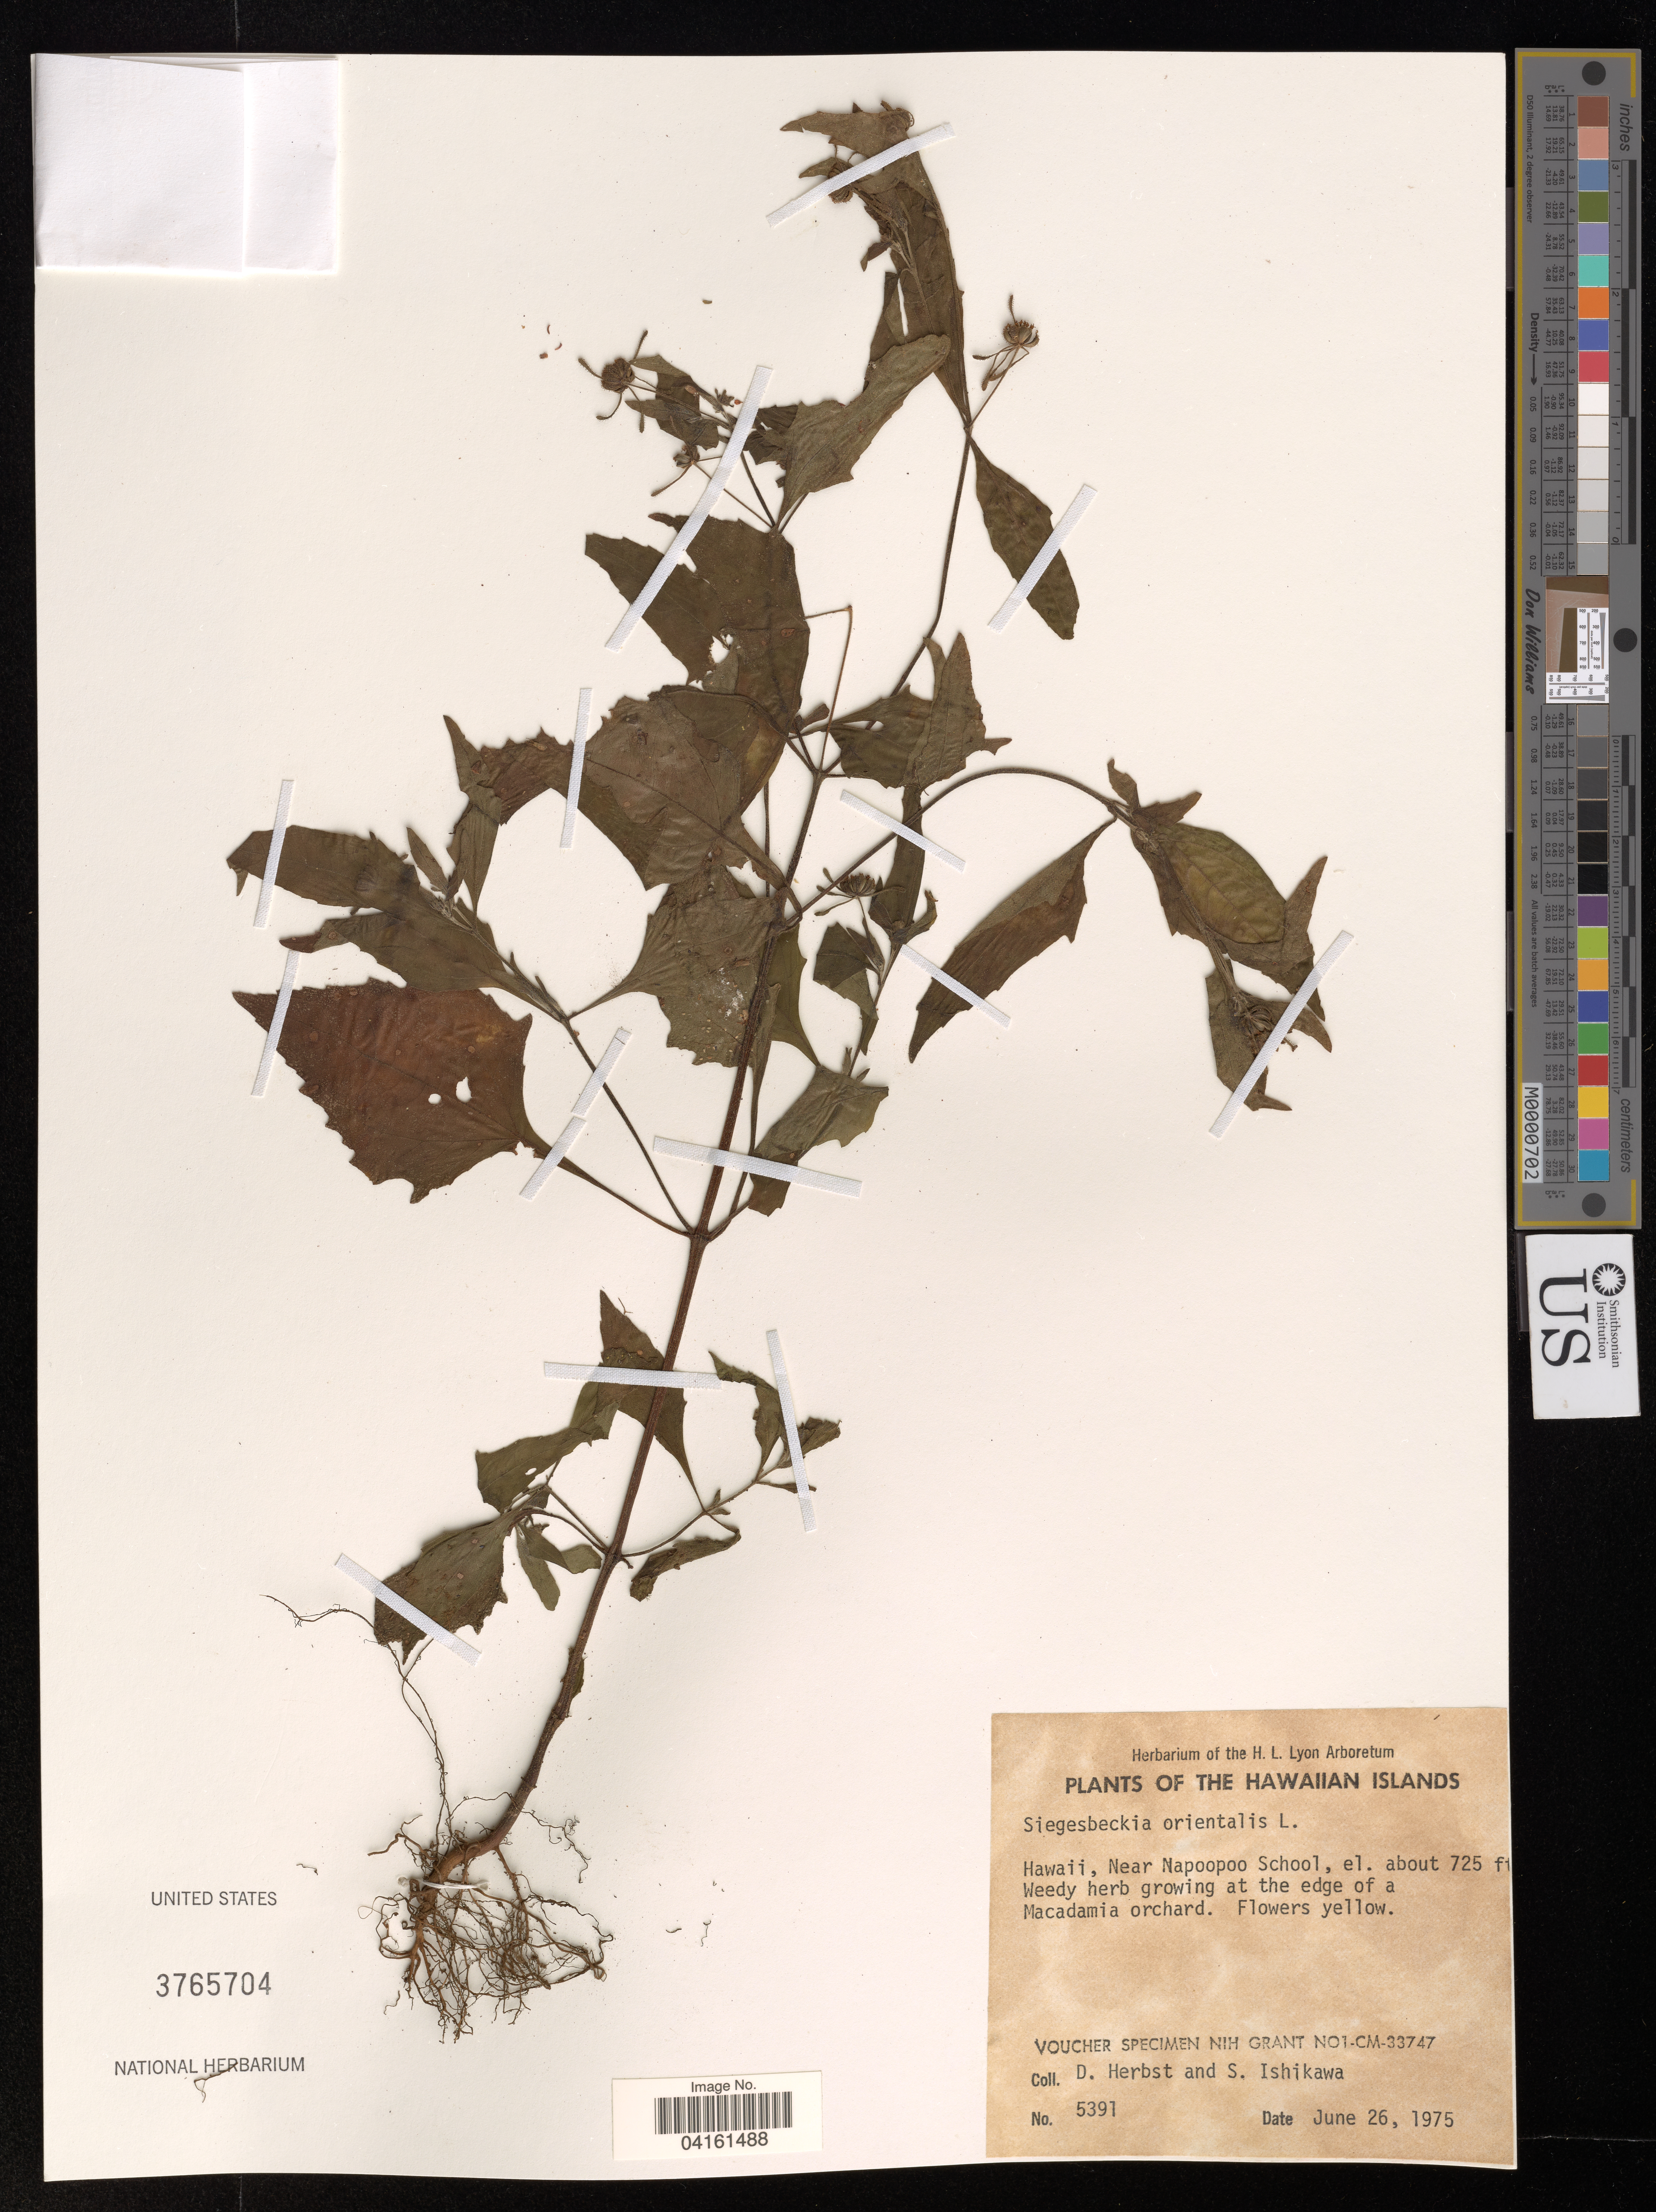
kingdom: Plantae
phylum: Tracheophyta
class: Magnoliopsida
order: Asterales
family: Asteraceae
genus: Sigesbeckia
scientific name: Sigesbeckia orientalis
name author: L.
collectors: D. Herbst & S. Ishikawa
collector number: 5391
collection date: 1975-06-26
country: United States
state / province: Hawaii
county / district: Hawaii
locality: Near Napoopoo School. Weedy herb growing at the edge of a Macadamia orchard.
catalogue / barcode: US 3765704